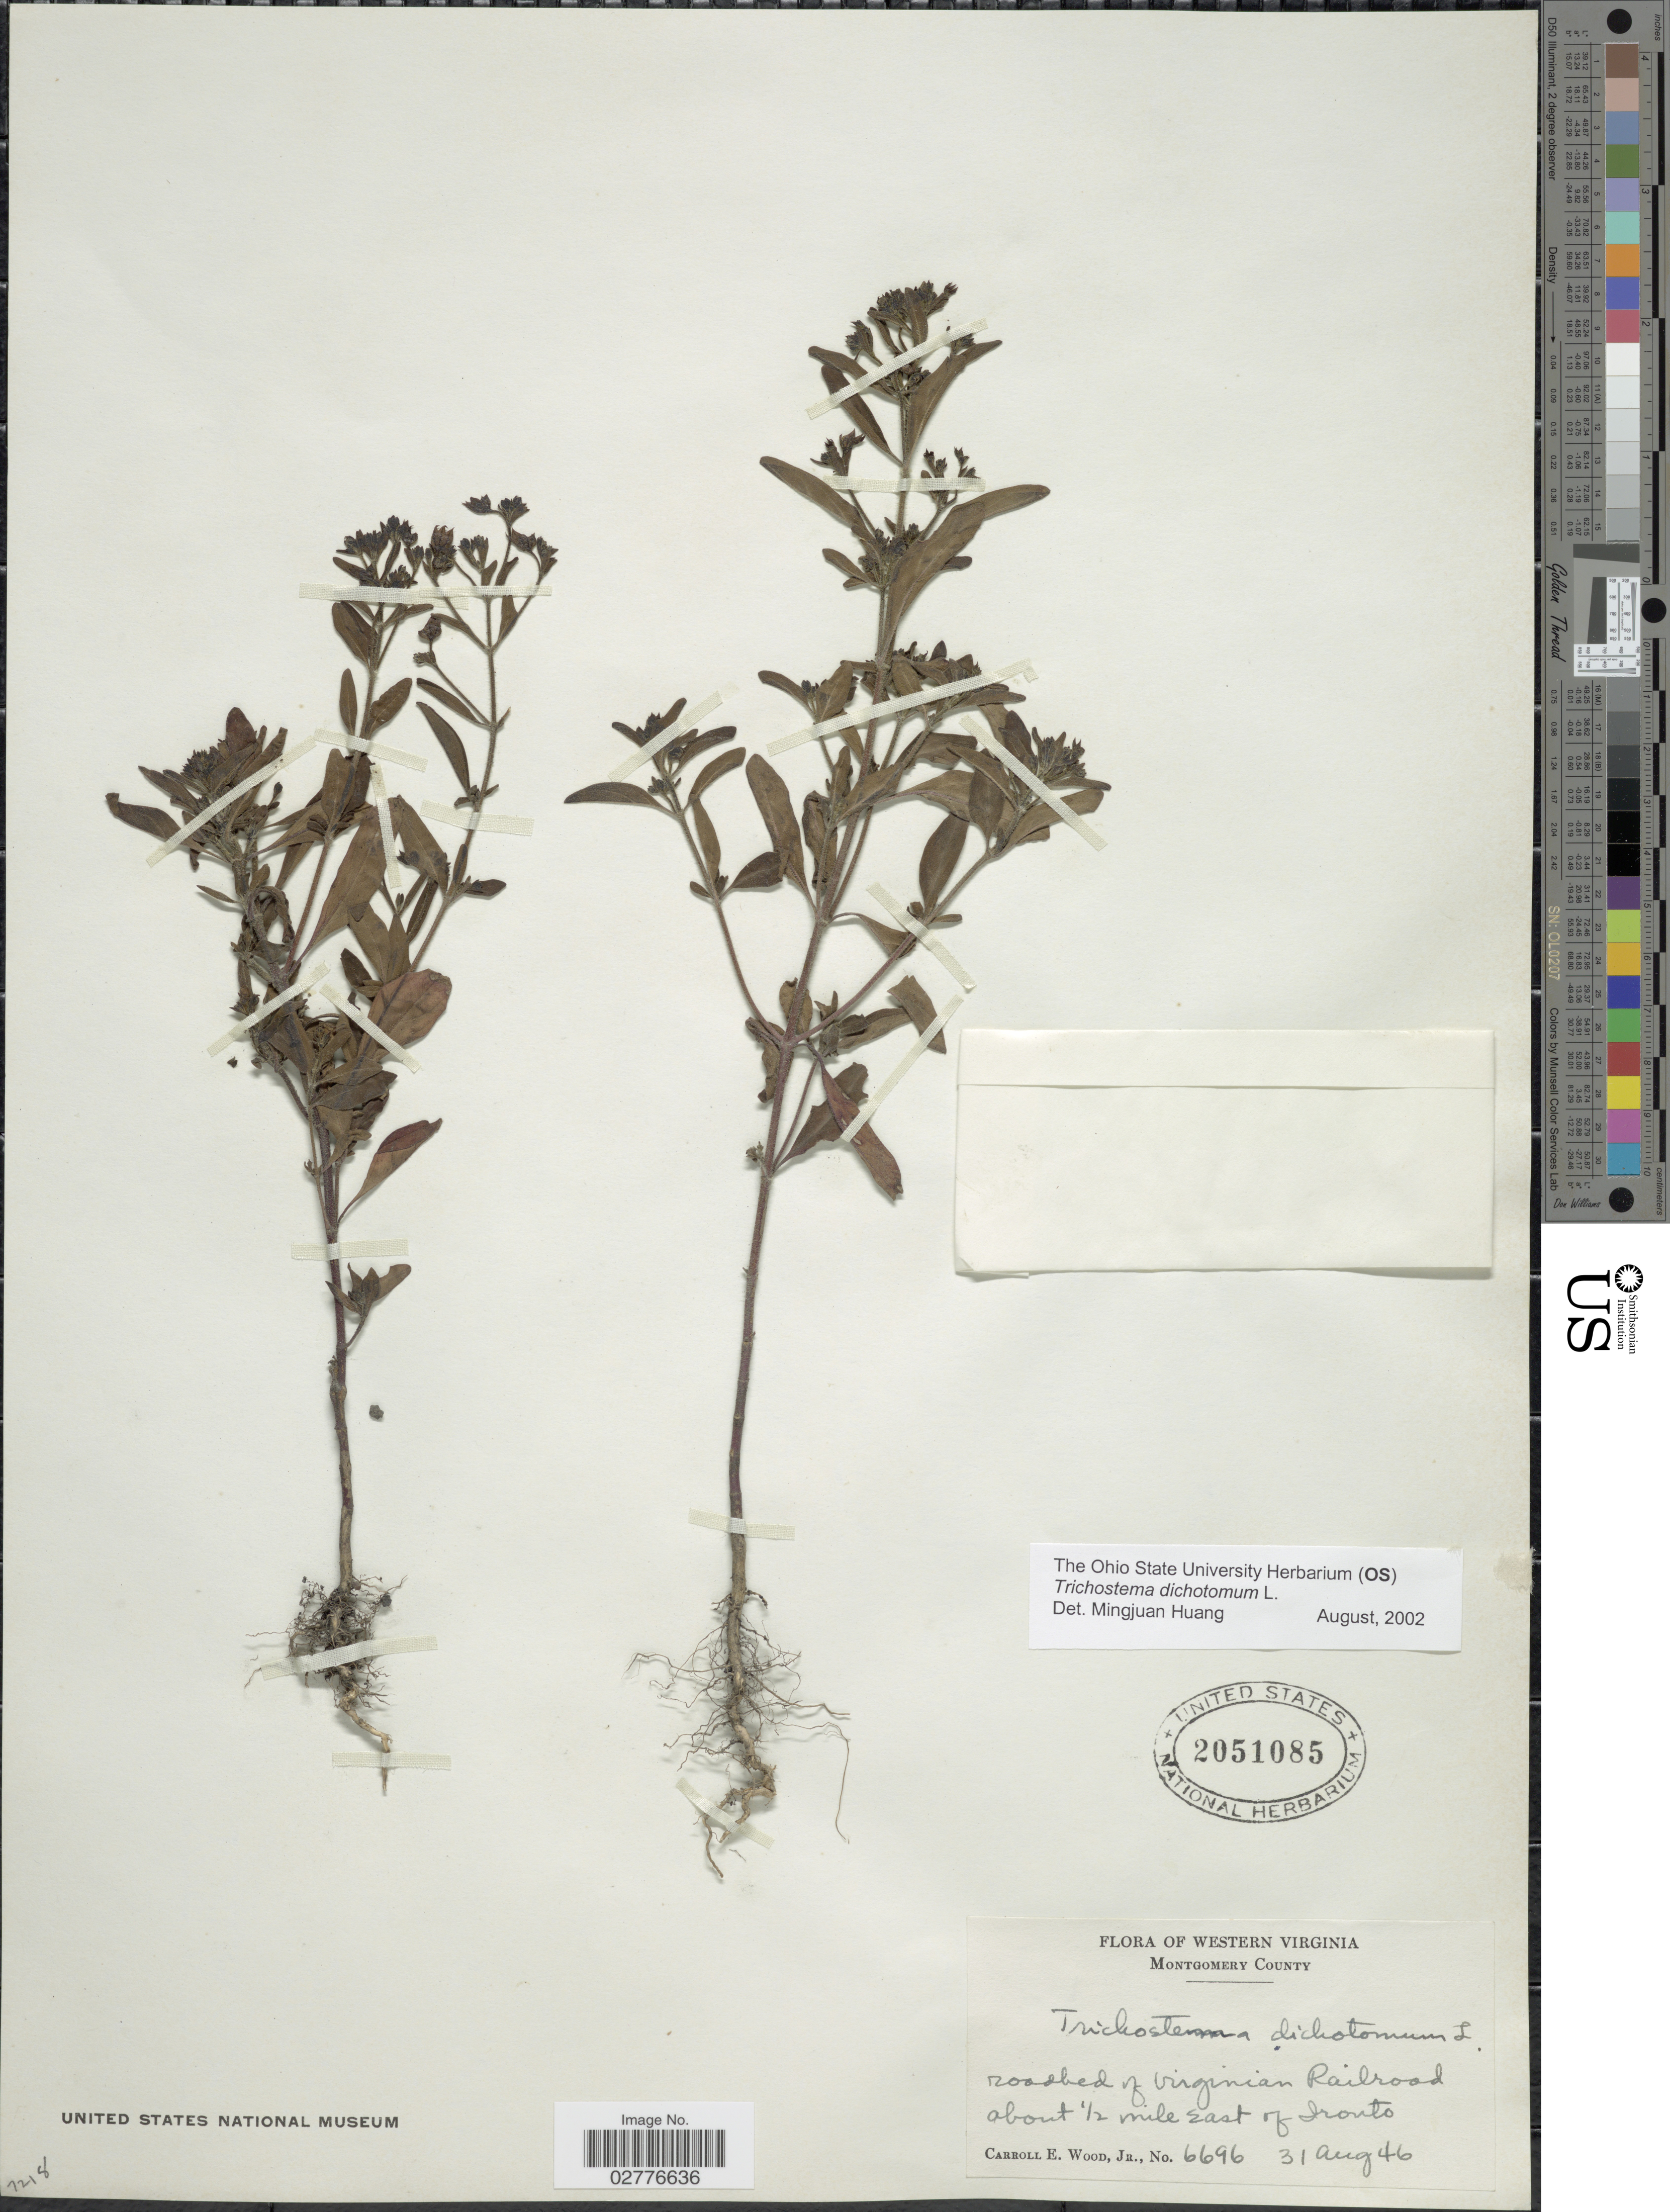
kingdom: Plantae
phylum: Tracheophyta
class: Magnoliopsida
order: Lamiales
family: Lamiaceae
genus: Trichostema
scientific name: Trichostema dichotomum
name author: L.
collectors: C. E. Wood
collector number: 6696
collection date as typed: Transcribed d/m/y: 31/8/46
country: United States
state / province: Virginia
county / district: Montgomery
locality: Western Virginia. Montgomery County. Roadbed of Virginian Railroad about ½ mile East of Ironto.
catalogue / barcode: US 2051085